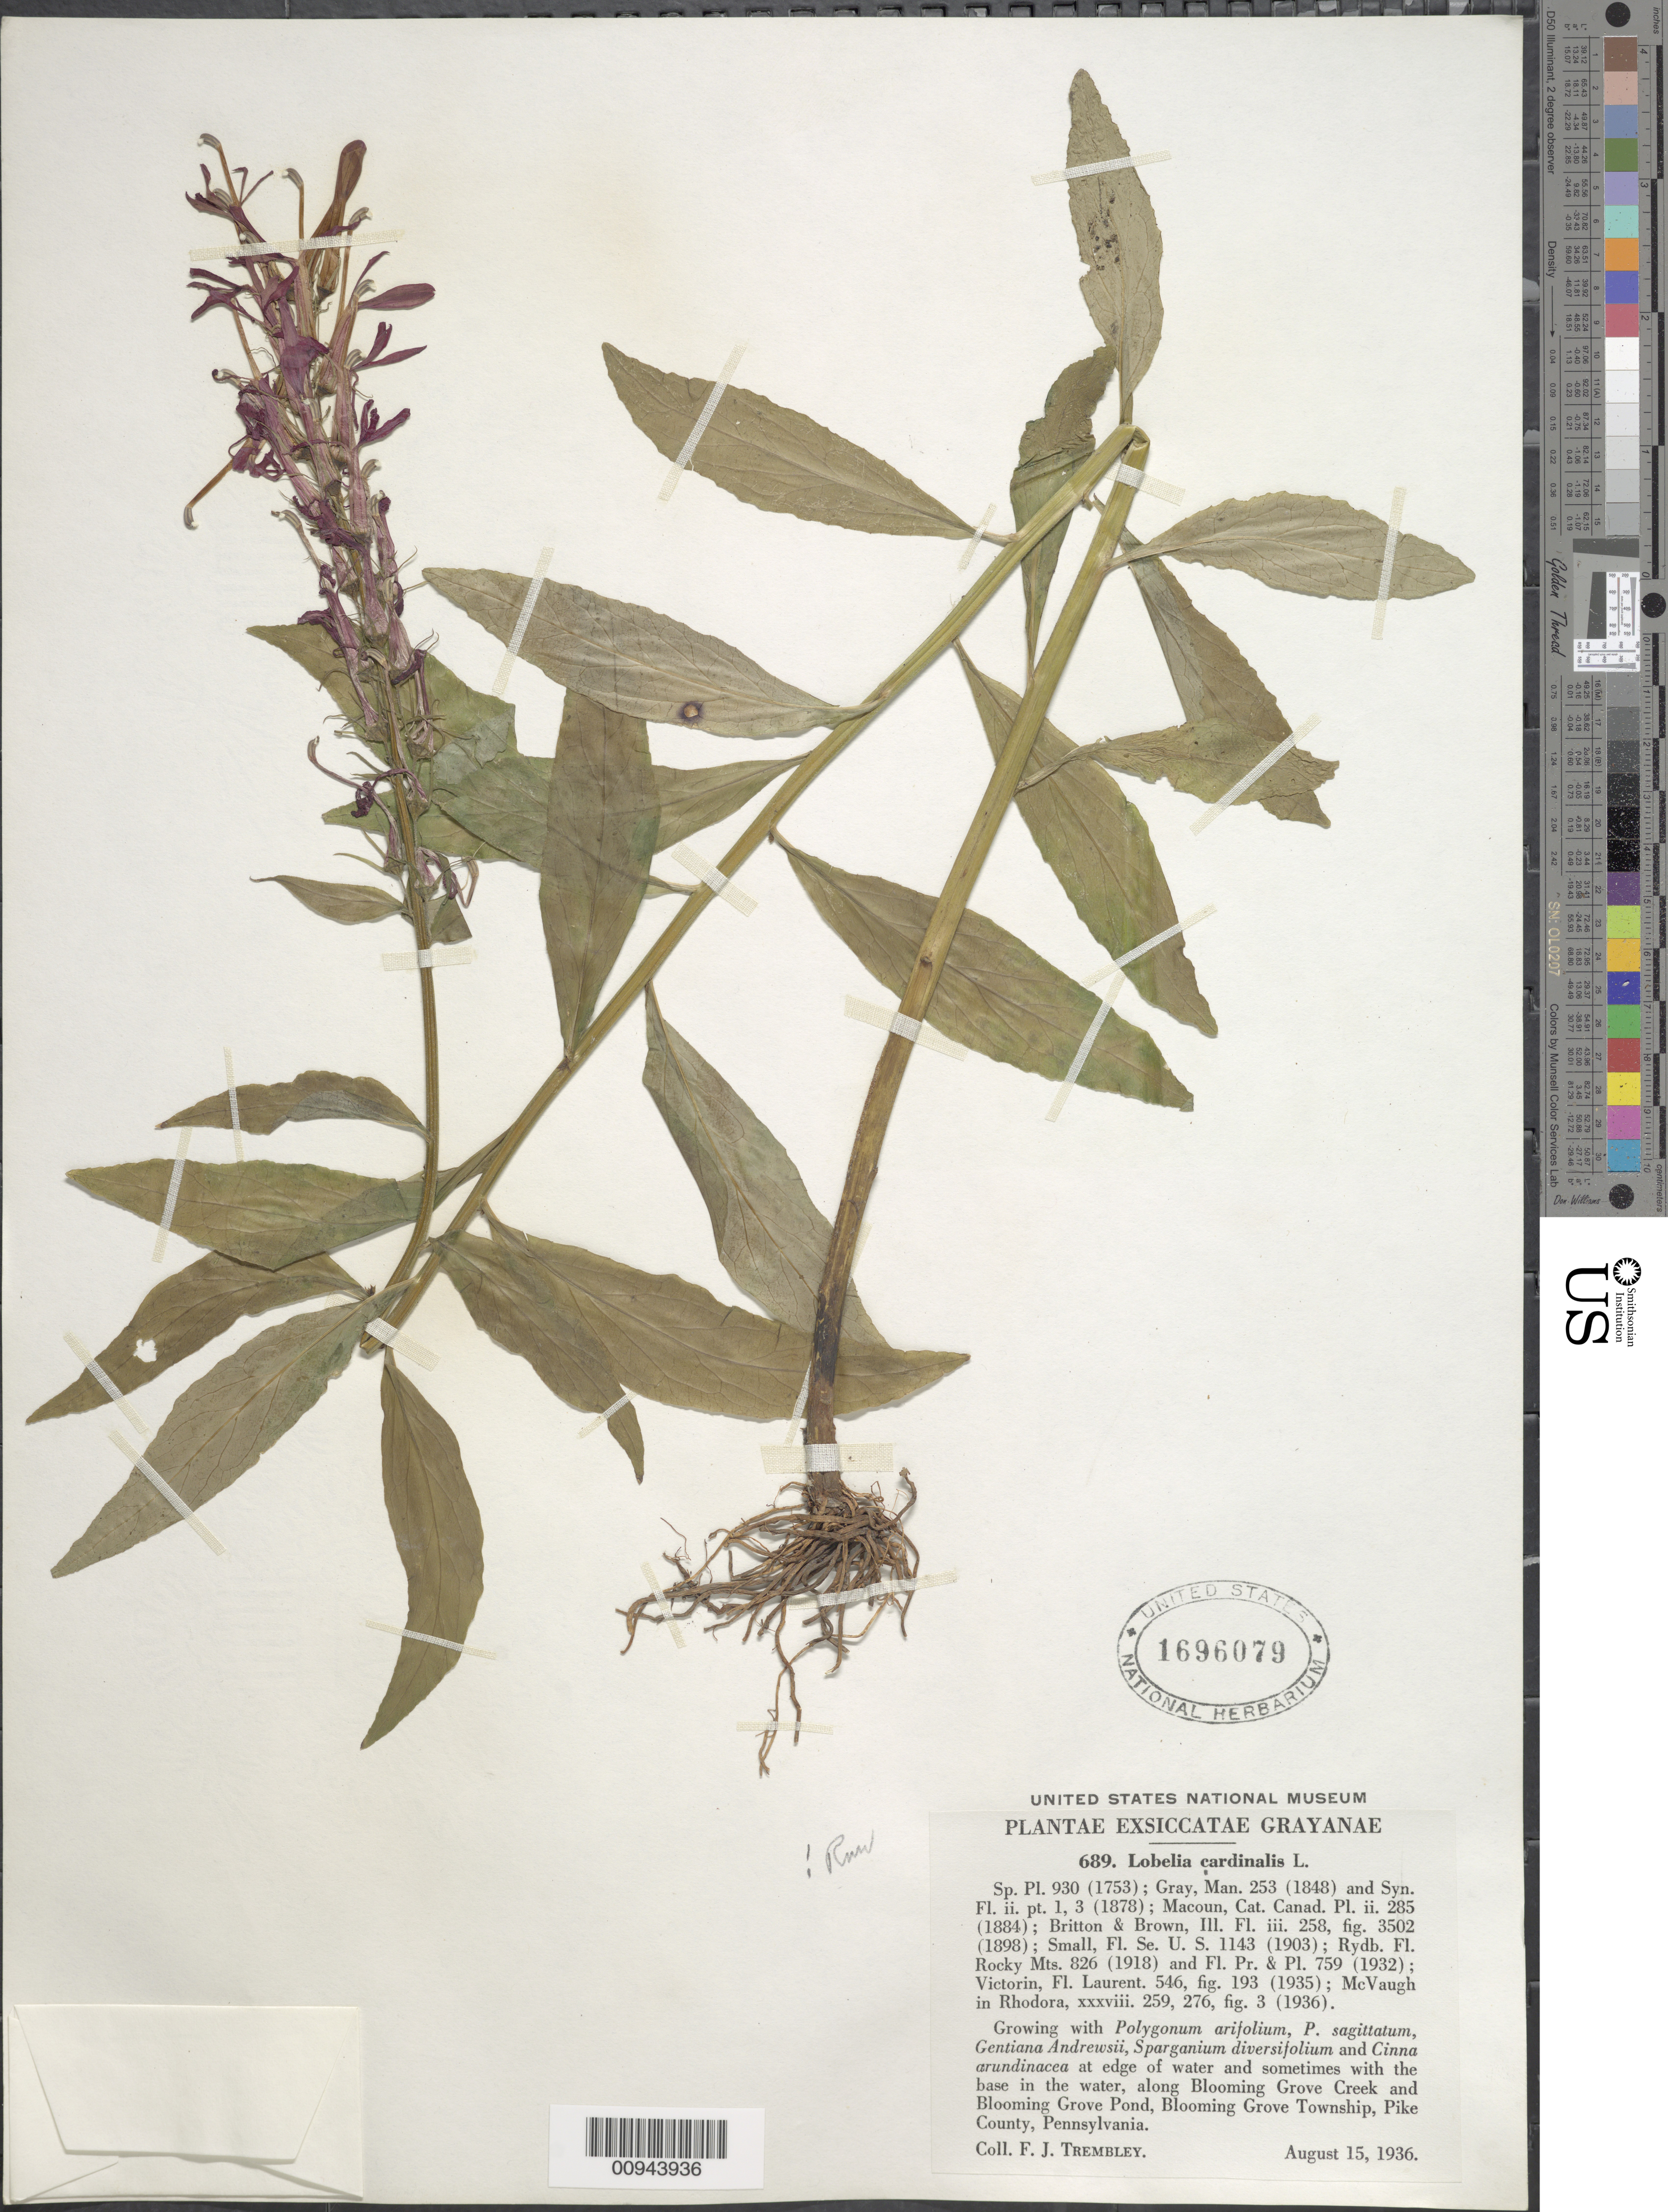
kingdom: Plantae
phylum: Tracheophyta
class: Magnoliopsida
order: Asterales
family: Campanulaceae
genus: Lobelia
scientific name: Lobelia cardinalis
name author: L.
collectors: F. Trembley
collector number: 689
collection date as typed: August 15, 1936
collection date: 1936-08-15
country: United States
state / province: Pennsylvania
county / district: Pike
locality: Blooming Grove Creek and Blooming Grove Pond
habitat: at edge of water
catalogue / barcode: US 1696079